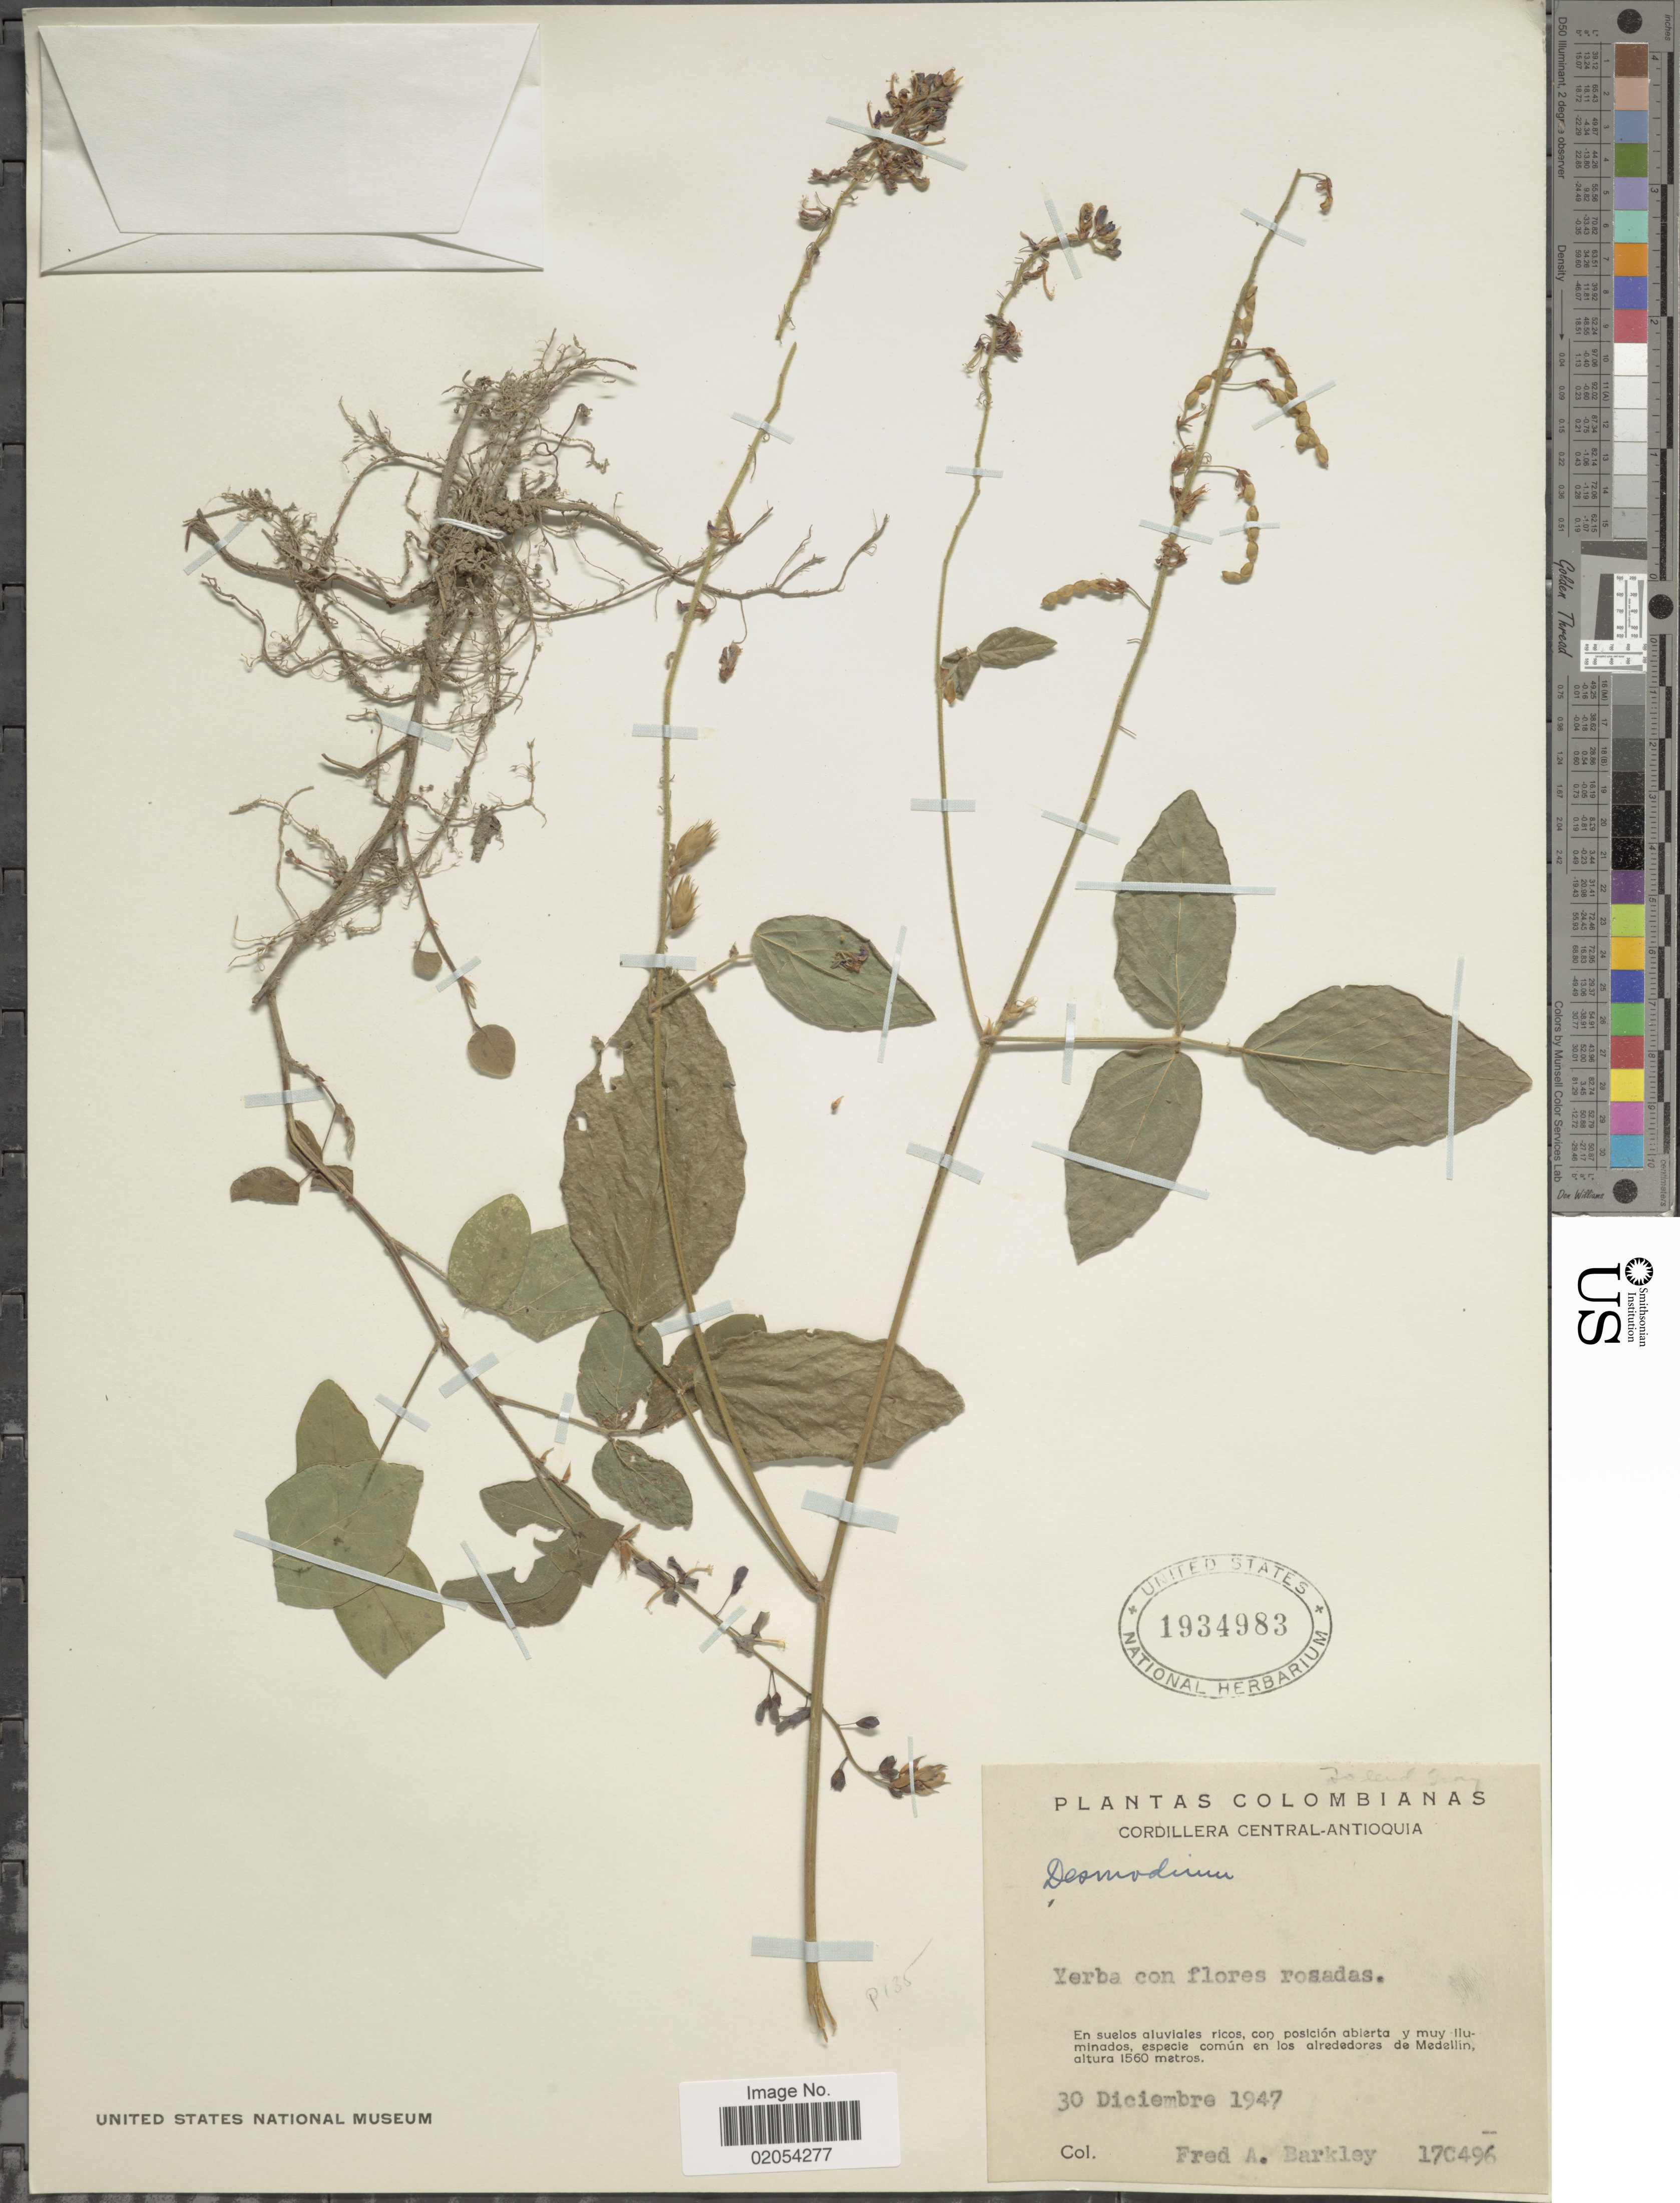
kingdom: Plantae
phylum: Tracheophyta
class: Magnoliopsida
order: Fabales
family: Fabaceae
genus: Desmodium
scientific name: Desmodium sp.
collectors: F. A. Barkley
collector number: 170496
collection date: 1947-12-30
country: Colombia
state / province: Antioquia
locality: Cordillera Central - Antioquia. En suelos aluviales ricos, con posicion abierta y muy illuminados, especie comun en los alrededores de Medellin.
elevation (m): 1560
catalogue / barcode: US 1934983